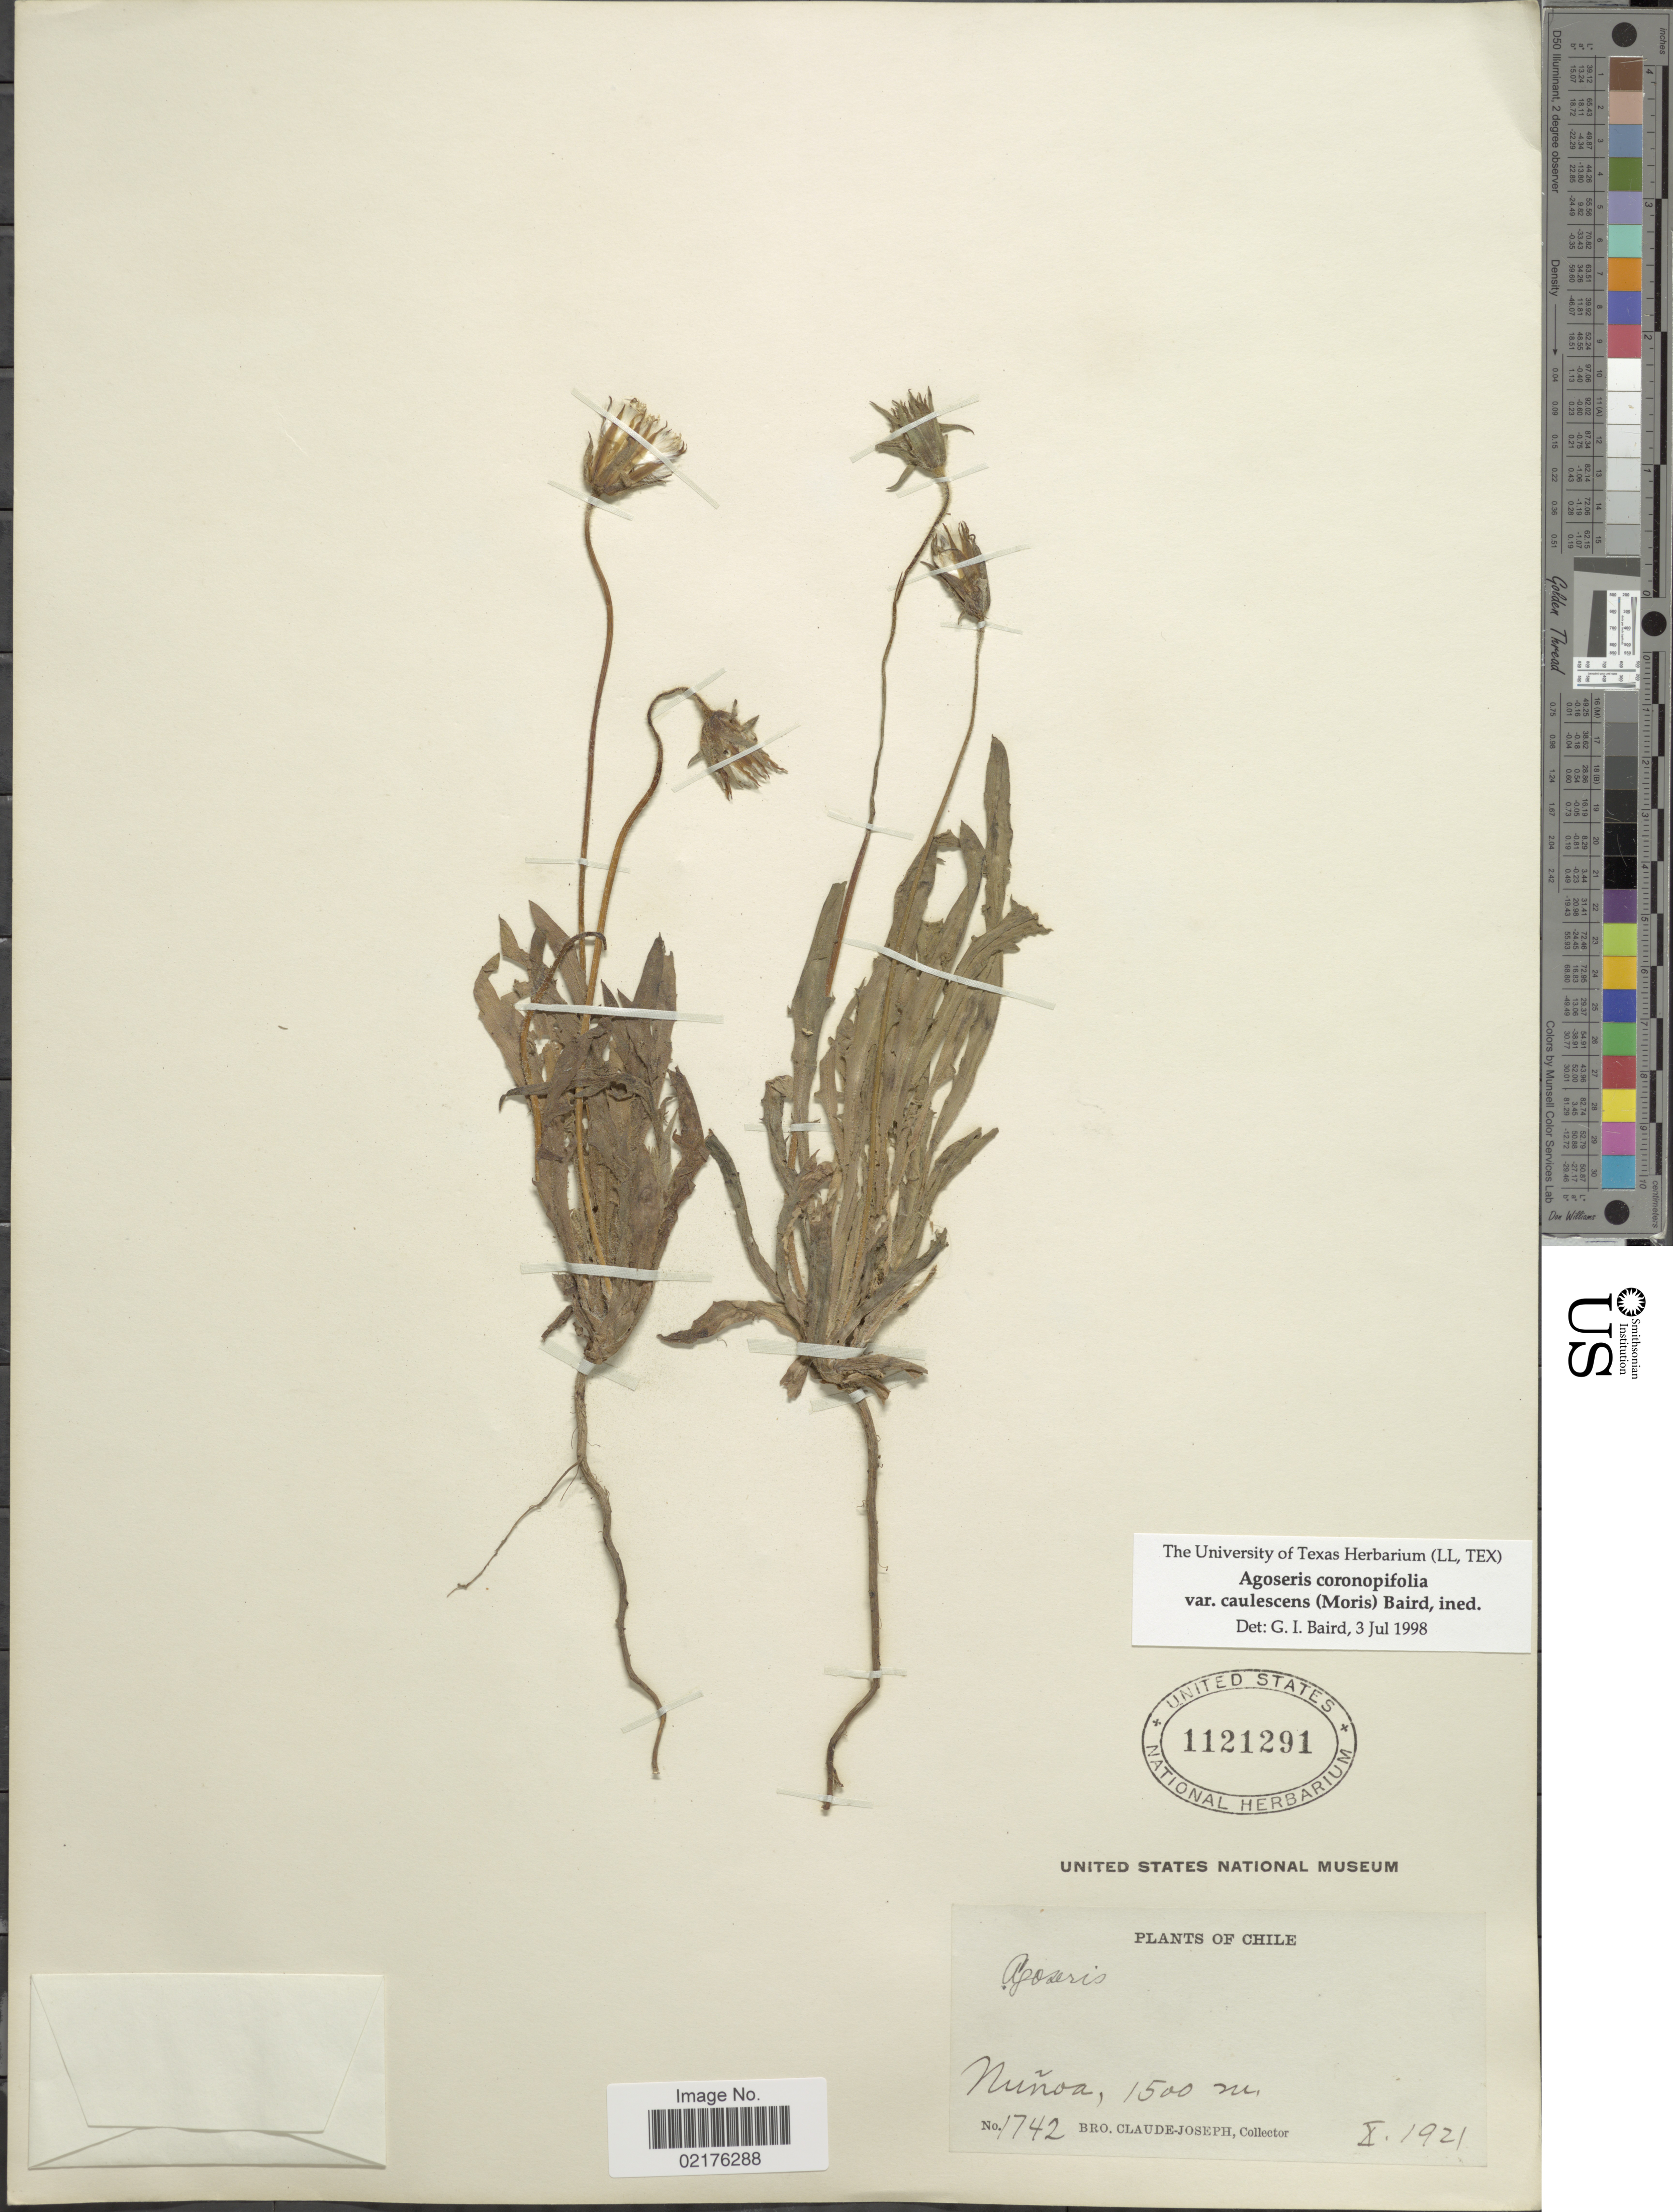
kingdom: Plantae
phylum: Tracheophyta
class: Magnoliopsida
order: Asterales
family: Asteraceae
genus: Agoseris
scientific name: Agoseris coronopifolia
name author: (d'Urv.) K.L. Chambers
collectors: Bro. Claude-Joseph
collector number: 1742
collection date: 1921-10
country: Chile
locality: Nunoa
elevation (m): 1500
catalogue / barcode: US 1121291